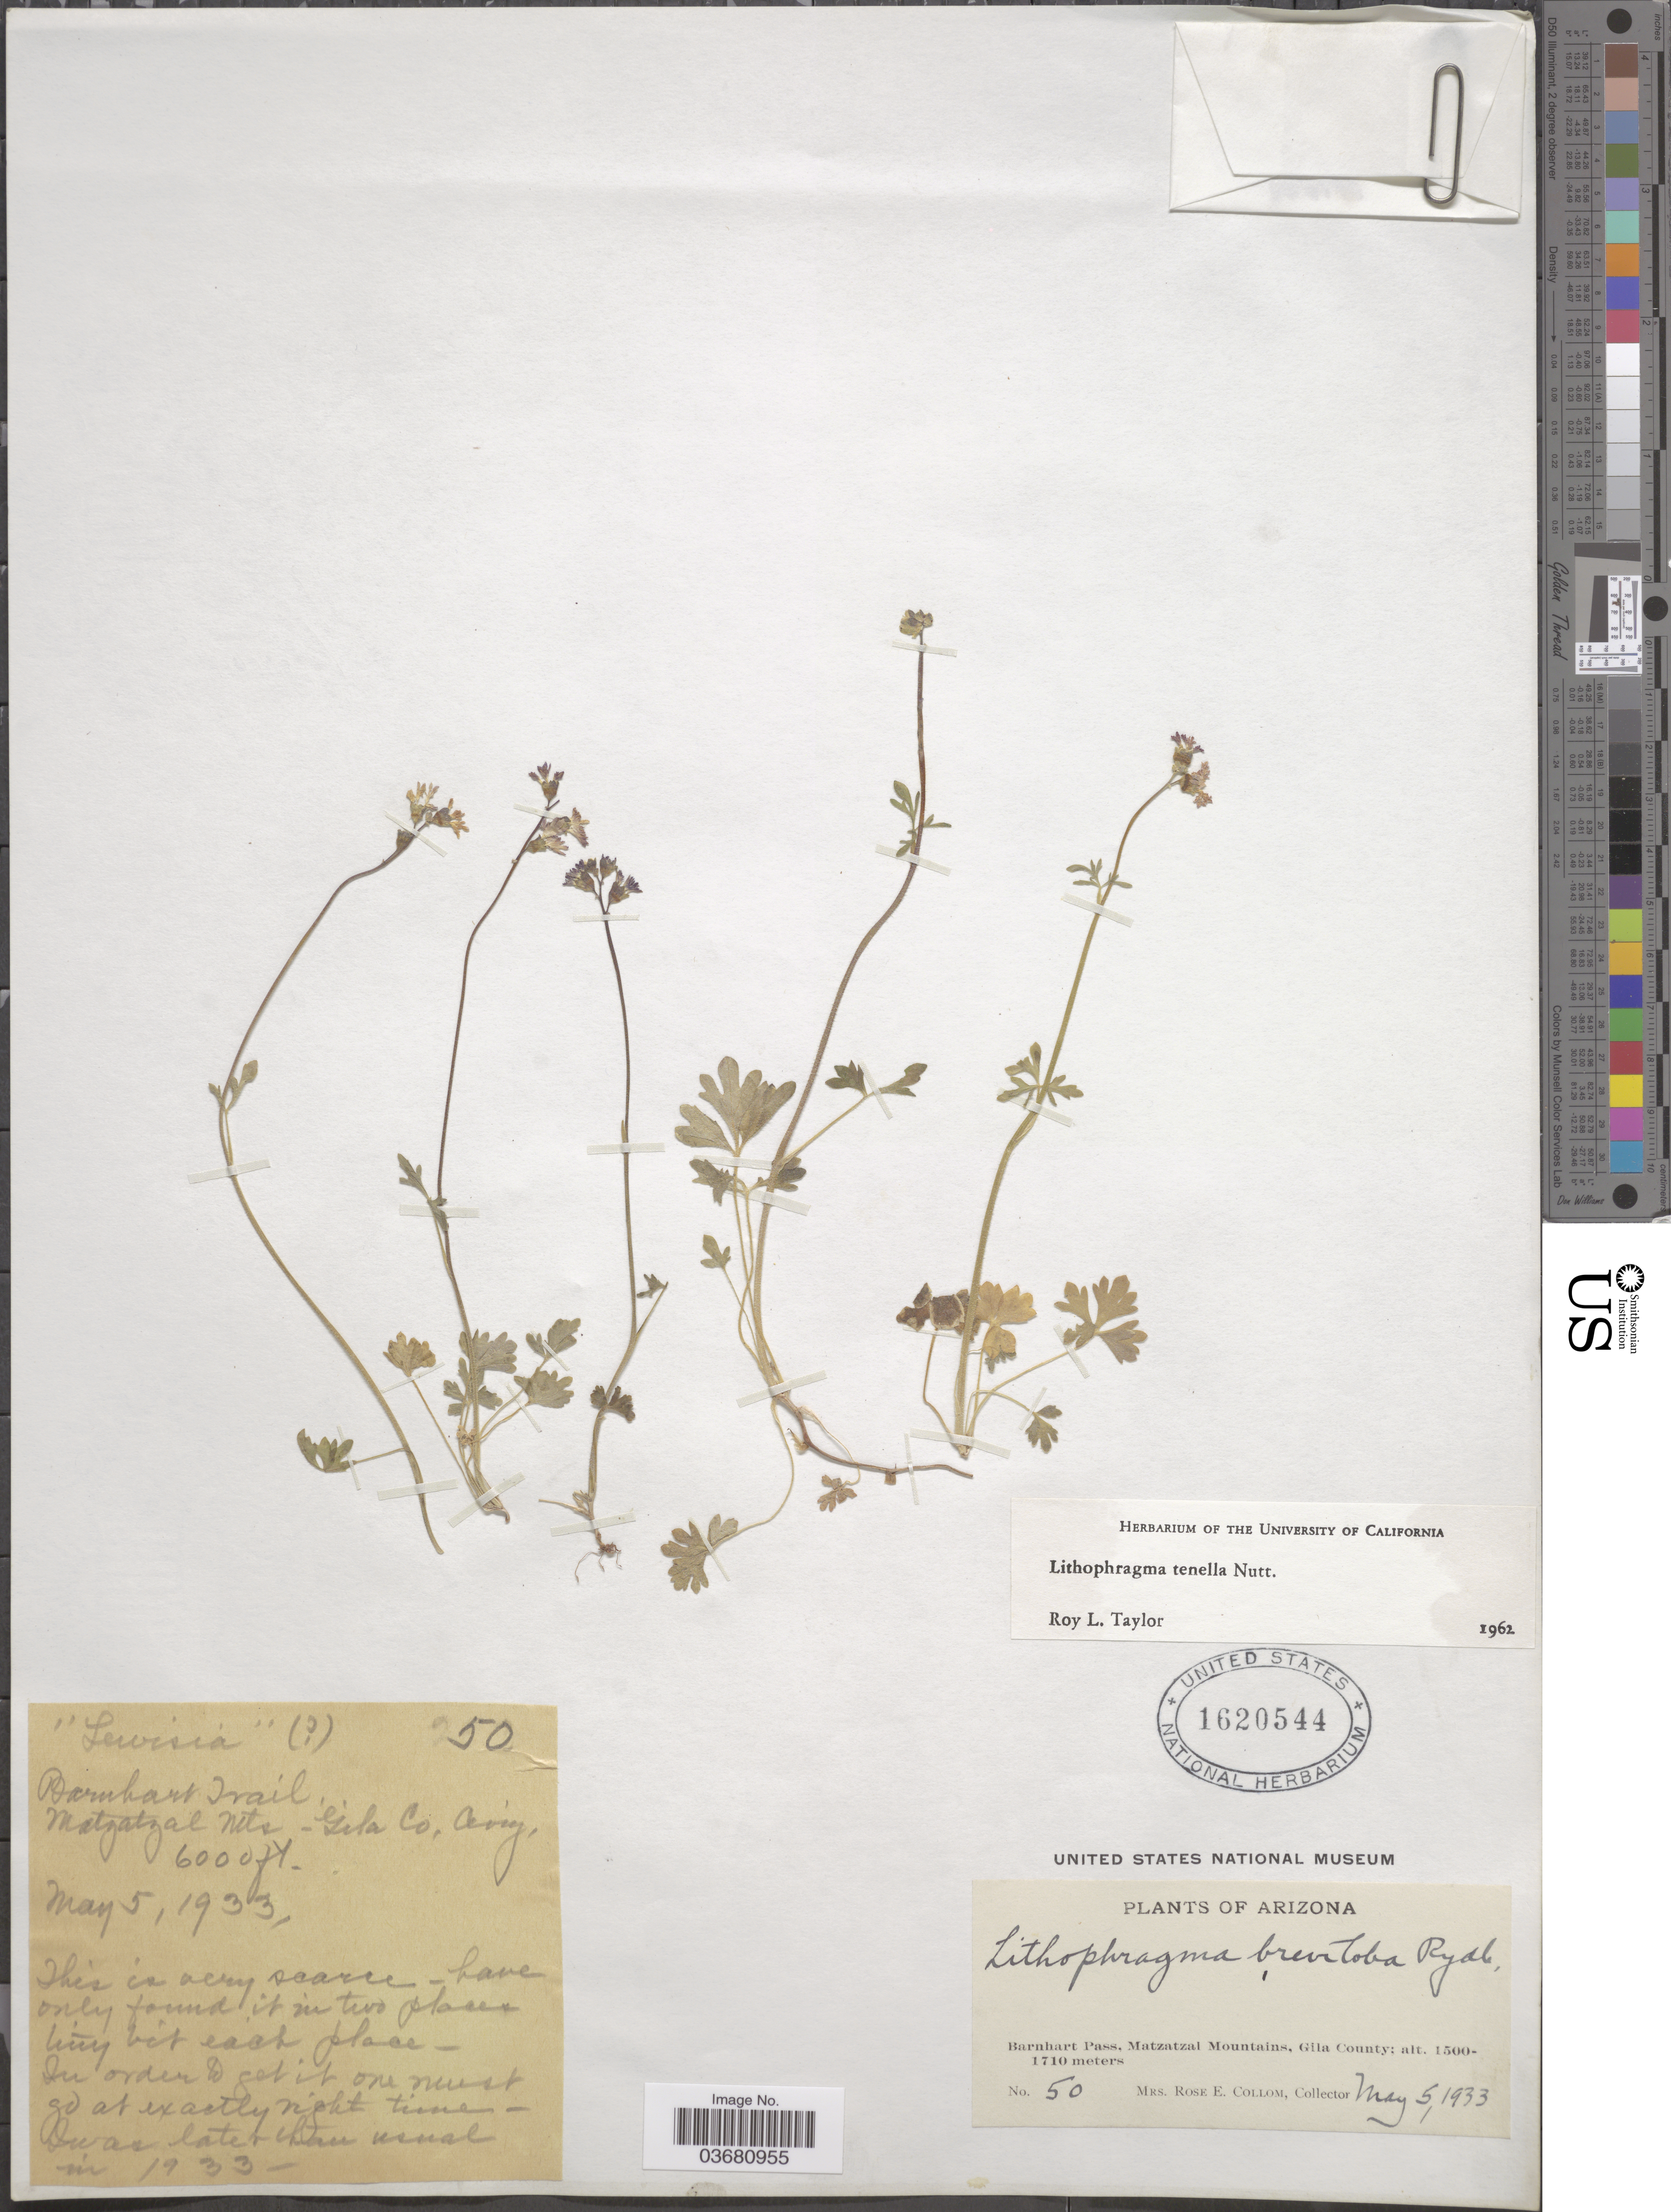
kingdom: Plantae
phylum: Tracheophyta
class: Magnoliopsida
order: Saxifragales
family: Saxifragaceae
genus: Lithophragma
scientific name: Lithophragma tenellum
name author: Nutt.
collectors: R. E. Collom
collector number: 50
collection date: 1933-05-05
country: United States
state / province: Arizona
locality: Barnhart Pass, Matzatzal Mountains, Gila County.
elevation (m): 1829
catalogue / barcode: US 1620544